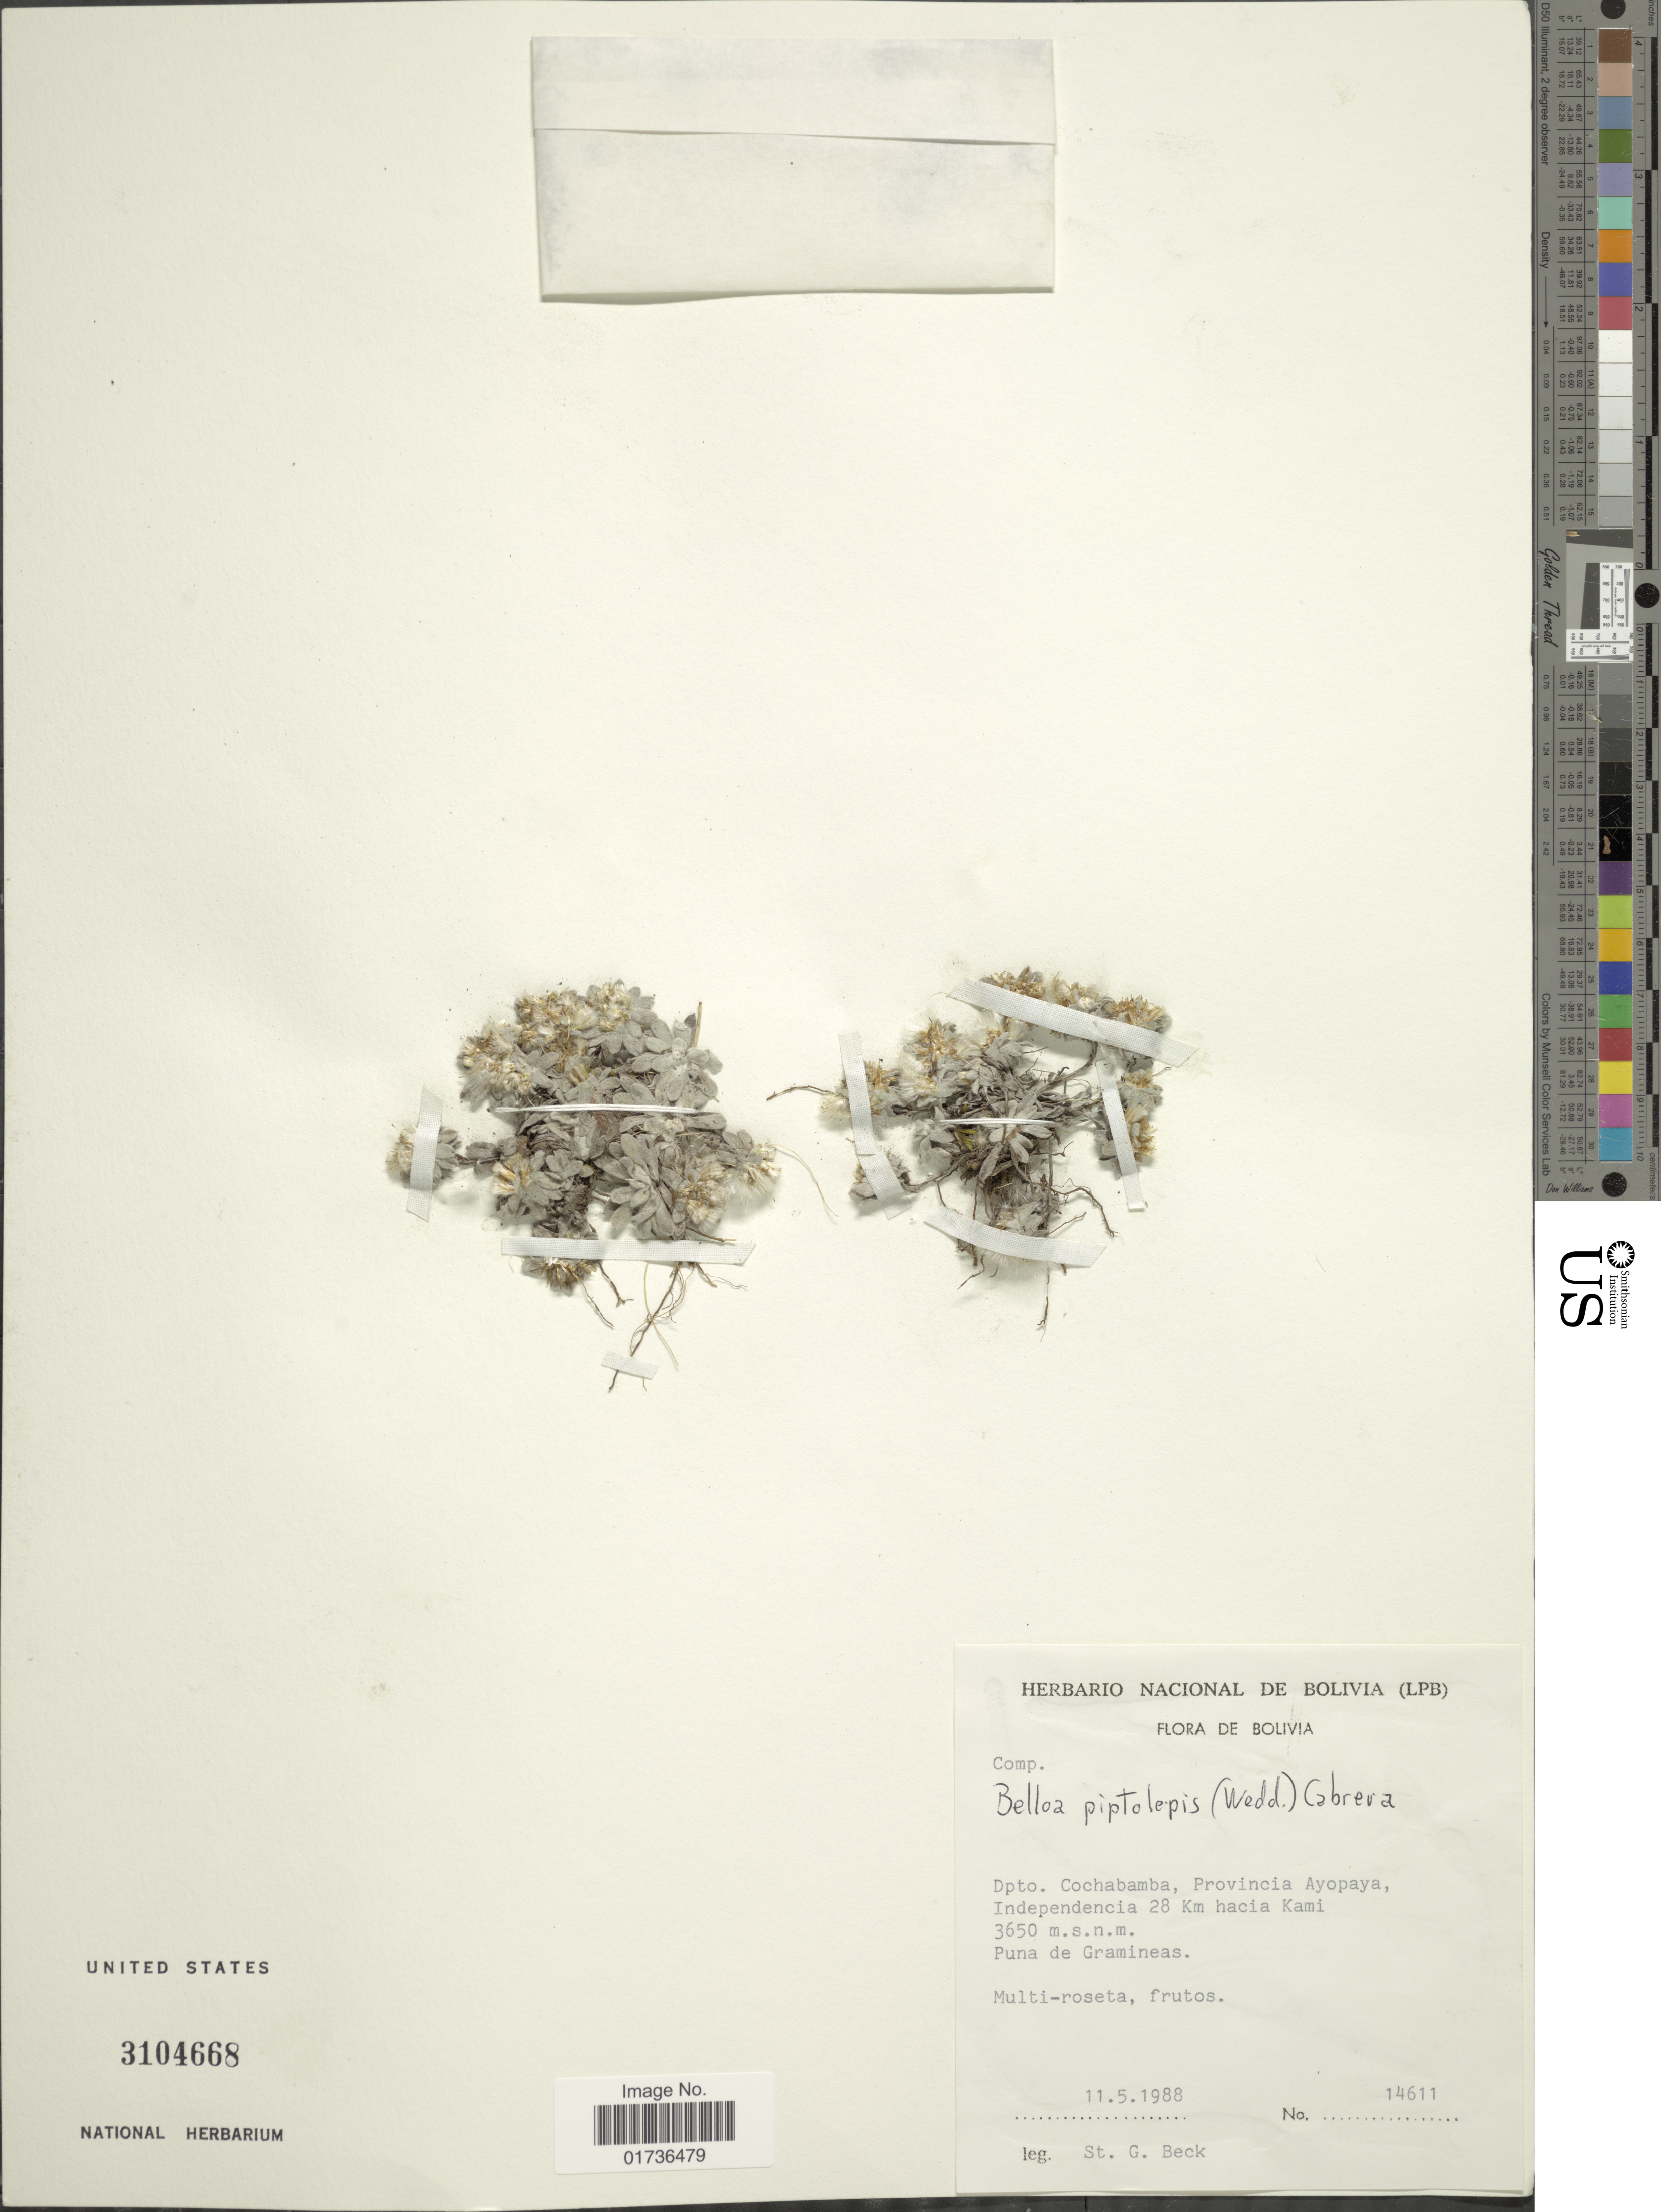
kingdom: Plantae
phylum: Tracheophyta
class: Magnoliopsida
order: Asterales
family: Asteraceae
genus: Mniodes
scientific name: Mniodes piptolepis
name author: (Wedd.) S.E. Freire et al.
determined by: Dillon, M. O.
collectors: S. G. Beck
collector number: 14611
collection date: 1988-05-11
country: Bolivia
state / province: Cochabamba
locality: Dpto. Cochabamba, Provincia Ayopaya, Independencia 28 Km hacia Kami, Puna de Gramineas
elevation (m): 3650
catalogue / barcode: US 3104668